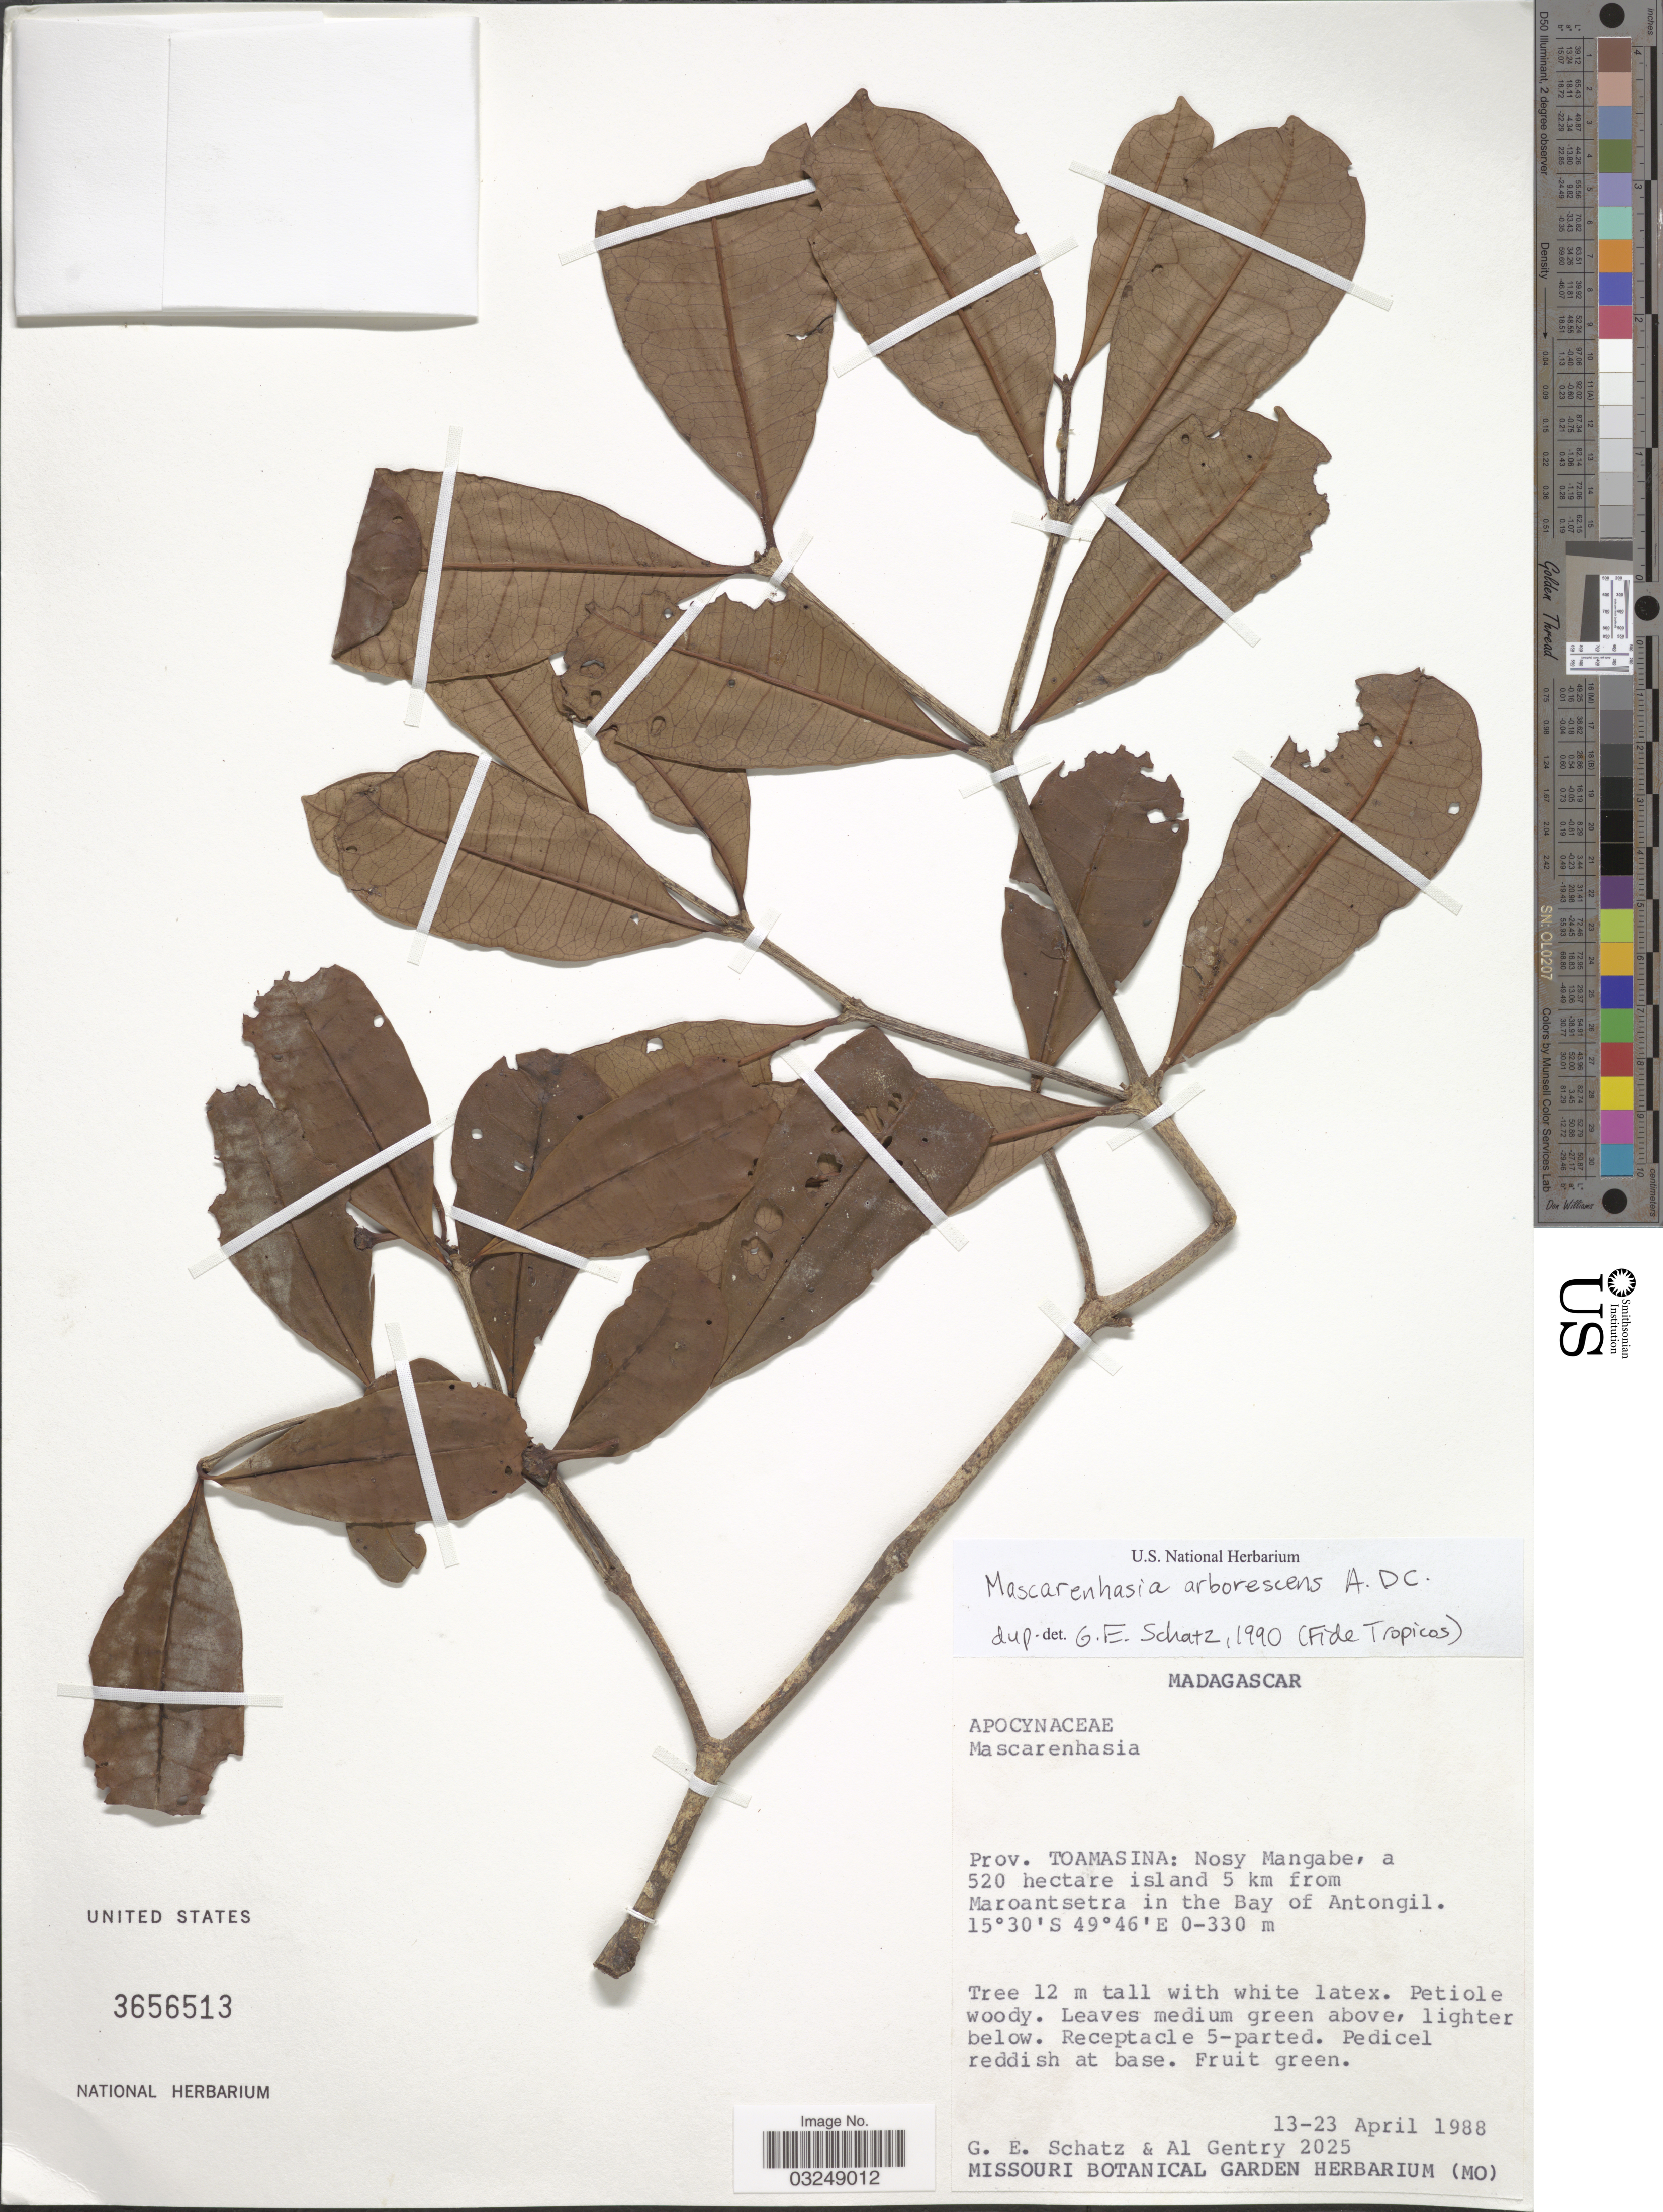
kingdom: Plantae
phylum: Tracheophyta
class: Magnoliopsida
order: Gentianales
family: Apocynaceae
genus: Mascarenhasia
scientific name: Mascarenhasia arborescens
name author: A. DC.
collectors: G. Schatz & A. H. Gentry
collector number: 2025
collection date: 1988-04-13/1988-04-23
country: Madagascar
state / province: Analanjirofo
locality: Nosy Mangabe, a 520 hectare island 5 km from Maroantsetra in the Bay of Antongil.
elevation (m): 0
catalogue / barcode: US 3656513